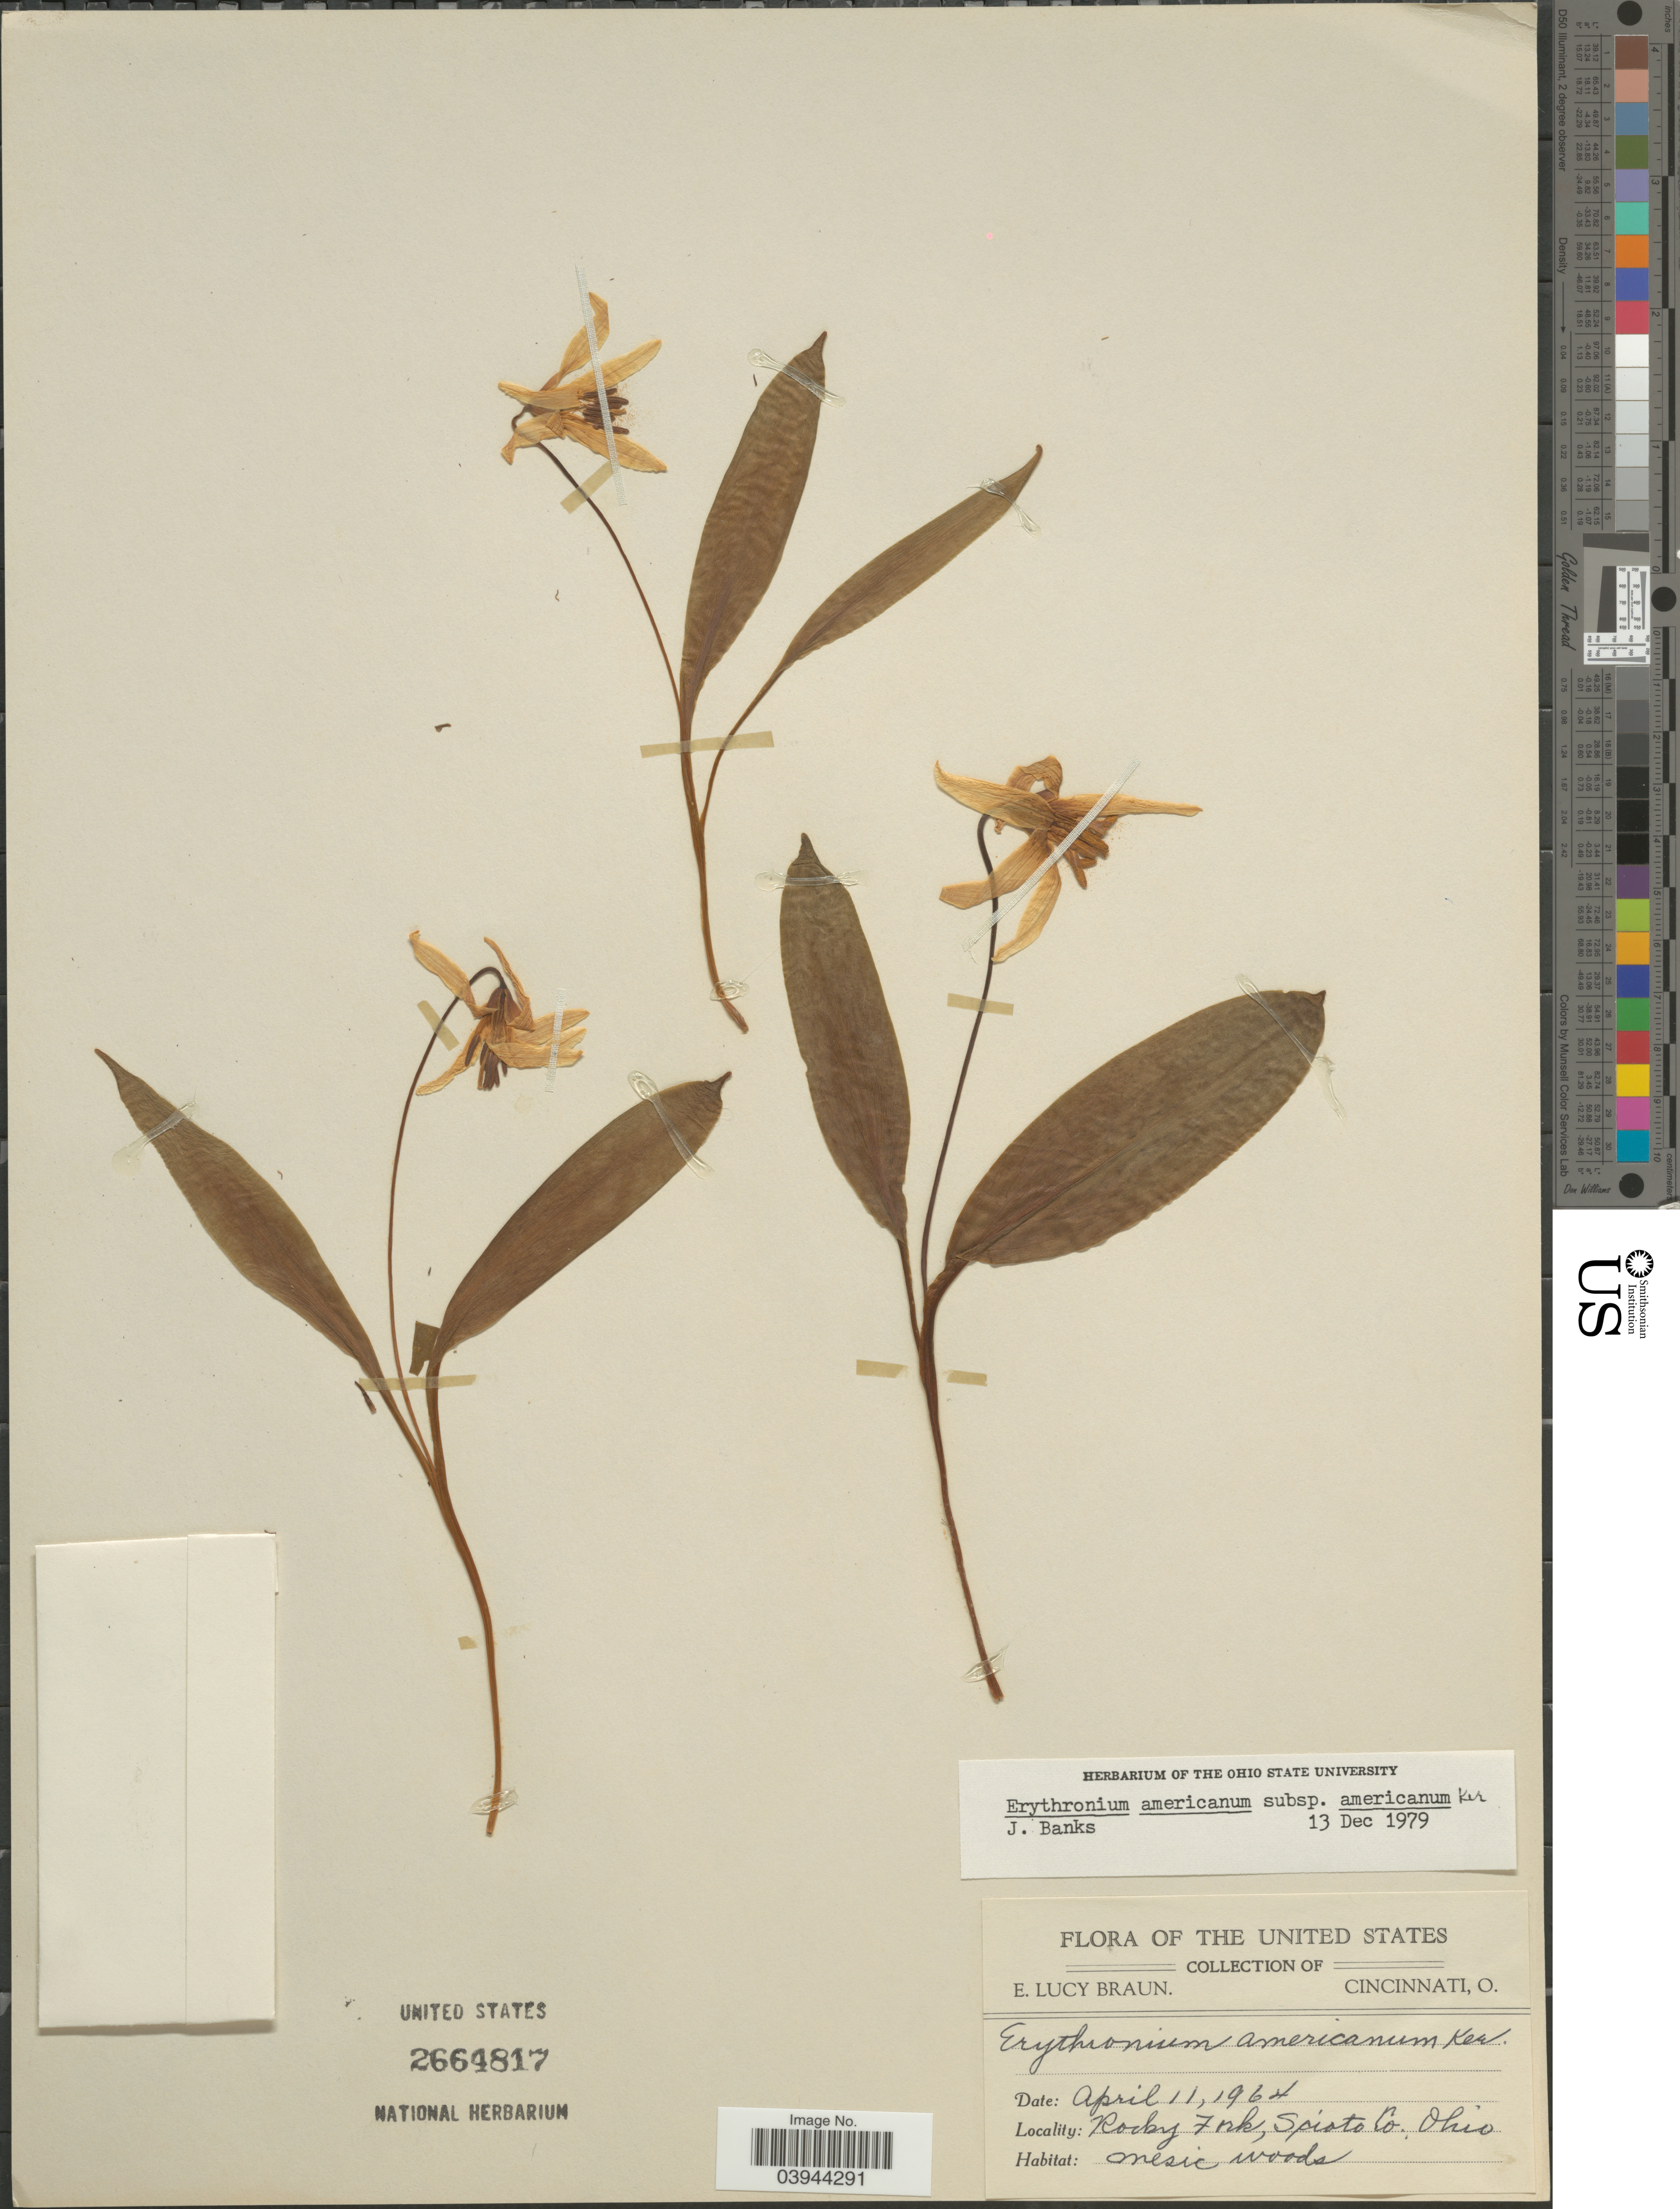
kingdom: Plantae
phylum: Tracheophyta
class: Liliopsida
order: Liliales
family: Liliaceae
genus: Erythronium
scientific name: Erythronium americanum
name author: Ker Gawl.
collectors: E. L. Braun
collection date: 1964-04-11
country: United States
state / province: Ohio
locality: Rocky Fork, Scioto Co.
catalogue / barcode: US 2664817